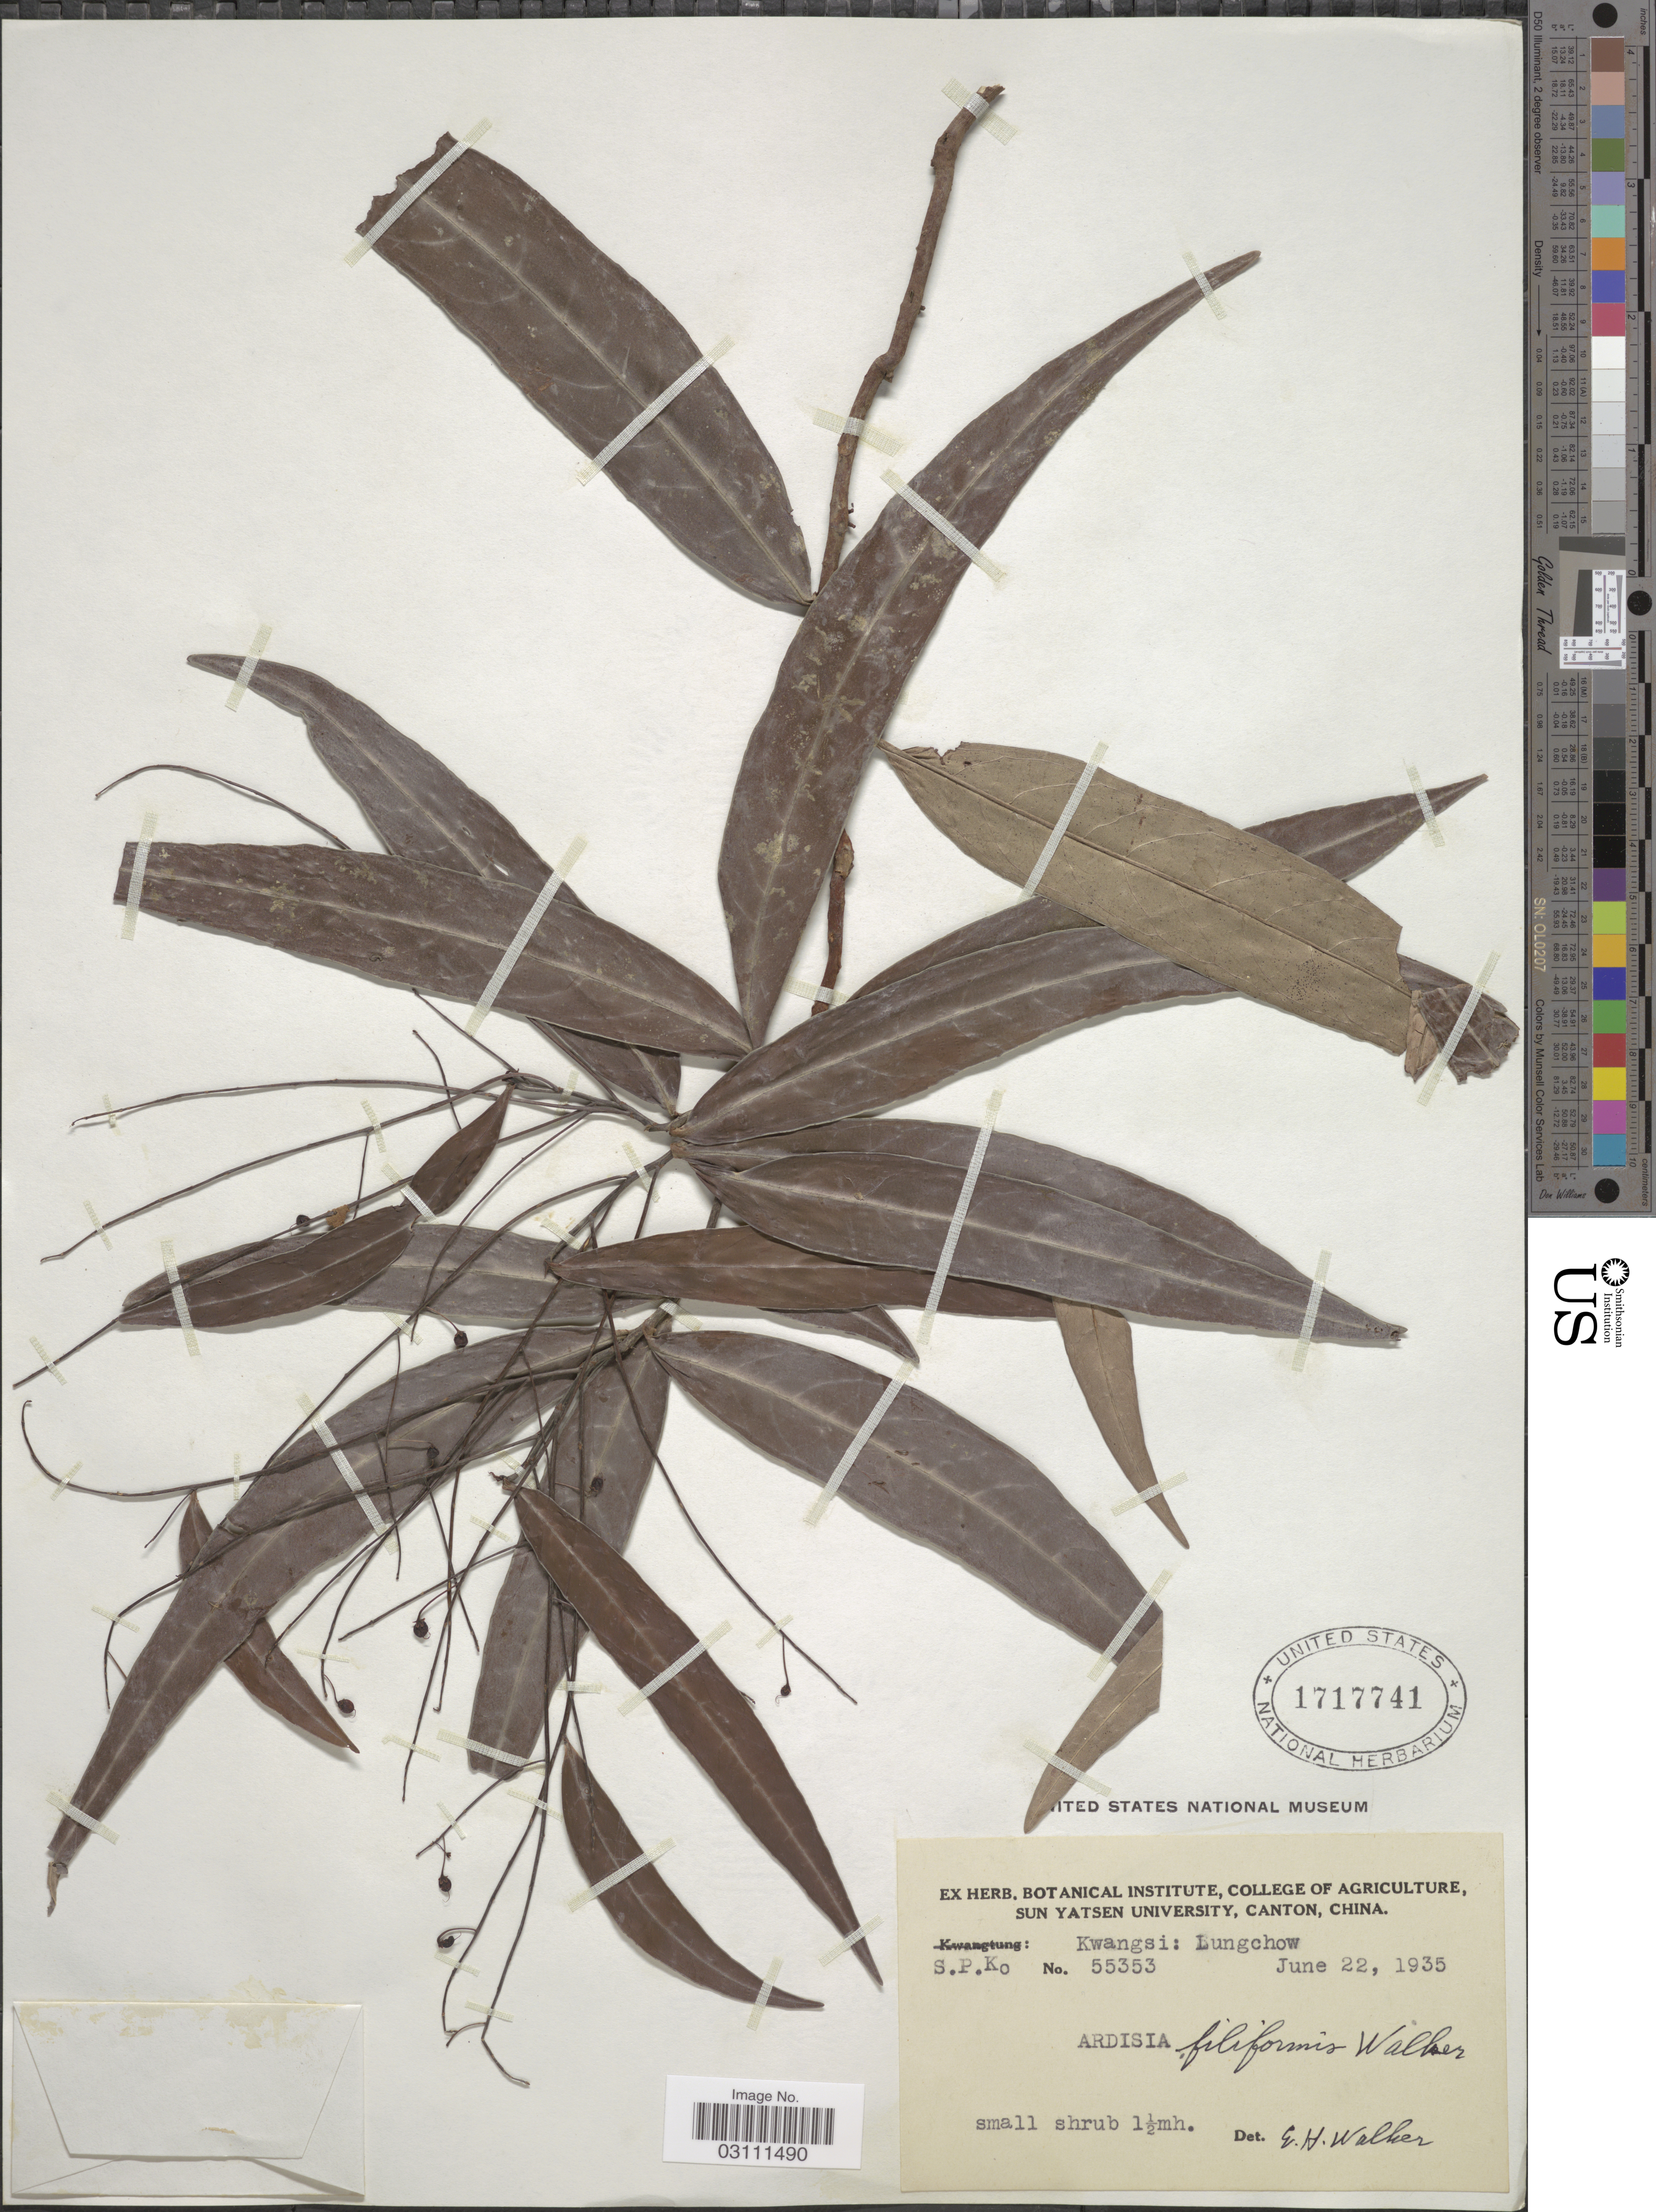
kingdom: Plantae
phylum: Tracheophyta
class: Magnoliopsida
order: Ericales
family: Primulaceae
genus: Ardisia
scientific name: Ardisia filiformis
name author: E. Walker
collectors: S. P. Ko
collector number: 55353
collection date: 1935-06-22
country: China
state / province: Guangxi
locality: Kwangsi: Lungchow.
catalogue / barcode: US 1717741